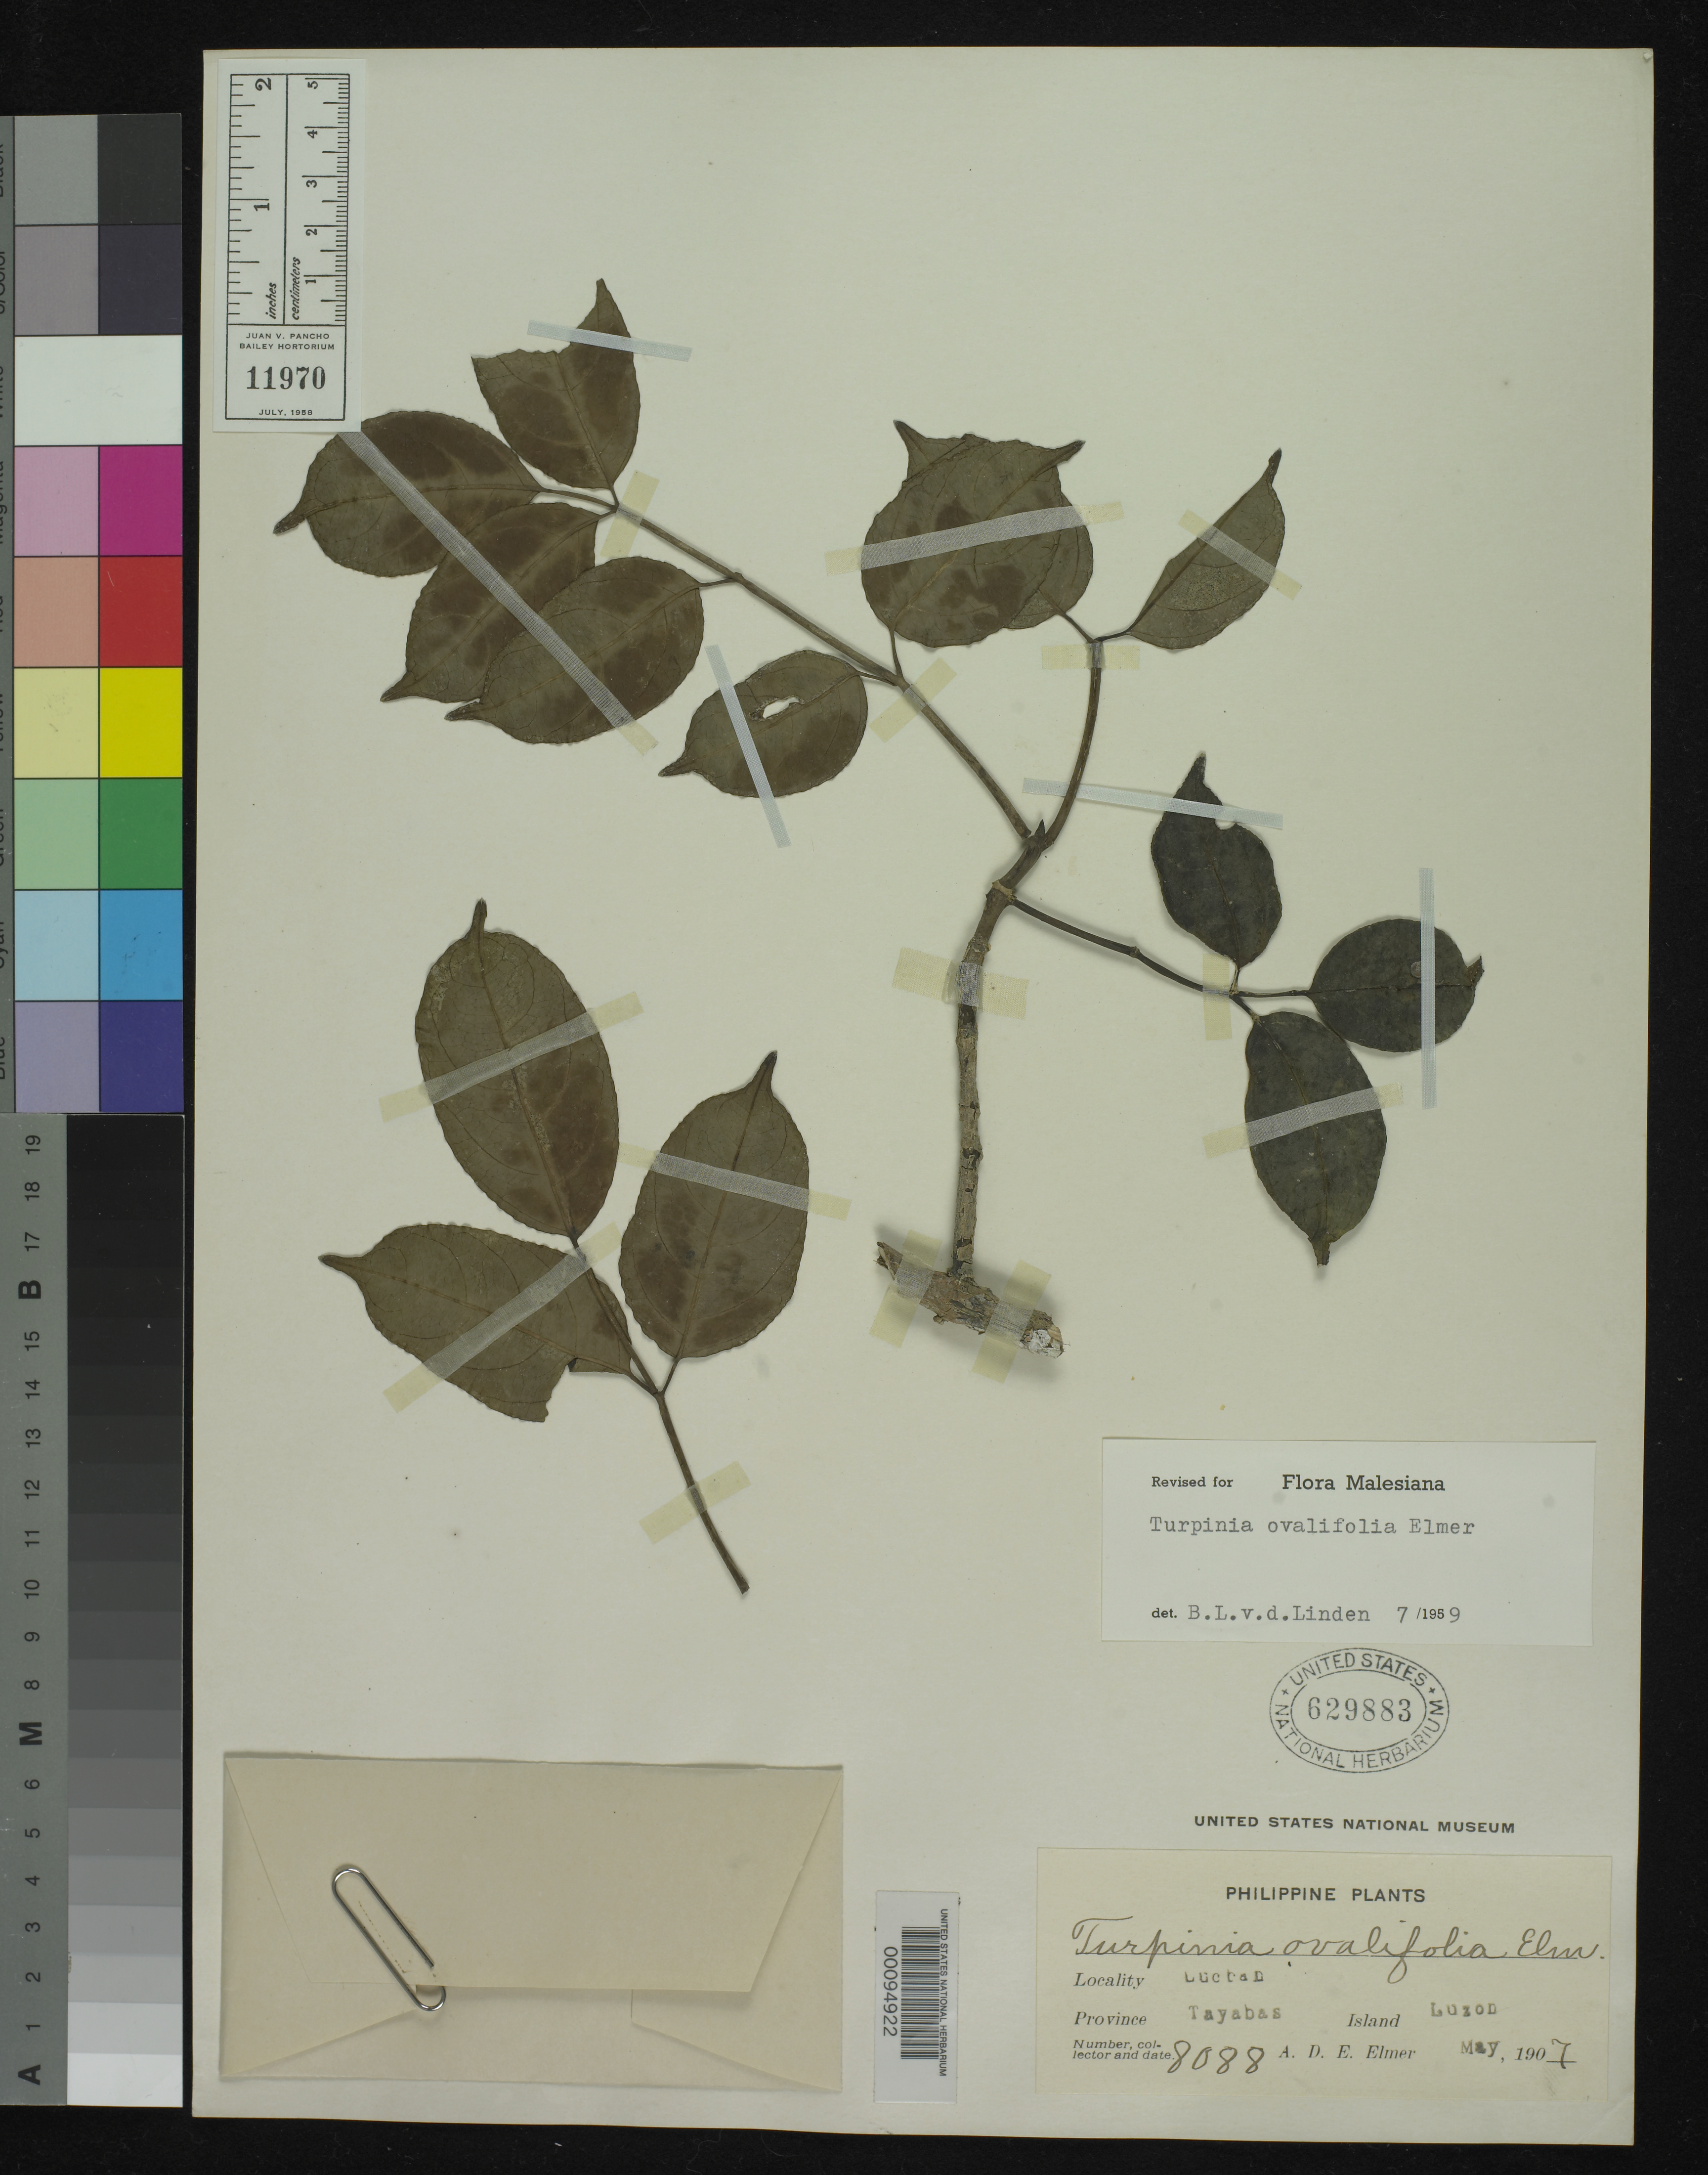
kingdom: Plantae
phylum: Tracheophyta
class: Magnoliopsida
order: Crossosomatales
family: Staphyleaceae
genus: Turpinia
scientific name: Turpinia ovalifolia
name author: Elmer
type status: Isotype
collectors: A. D. E. Elmer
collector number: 8088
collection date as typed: May 1907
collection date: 1907-05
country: Philippines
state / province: Calabarzon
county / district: Quezon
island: Luzon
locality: Lucban, Province of Tayabas, Luzon.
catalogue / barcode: US 629883